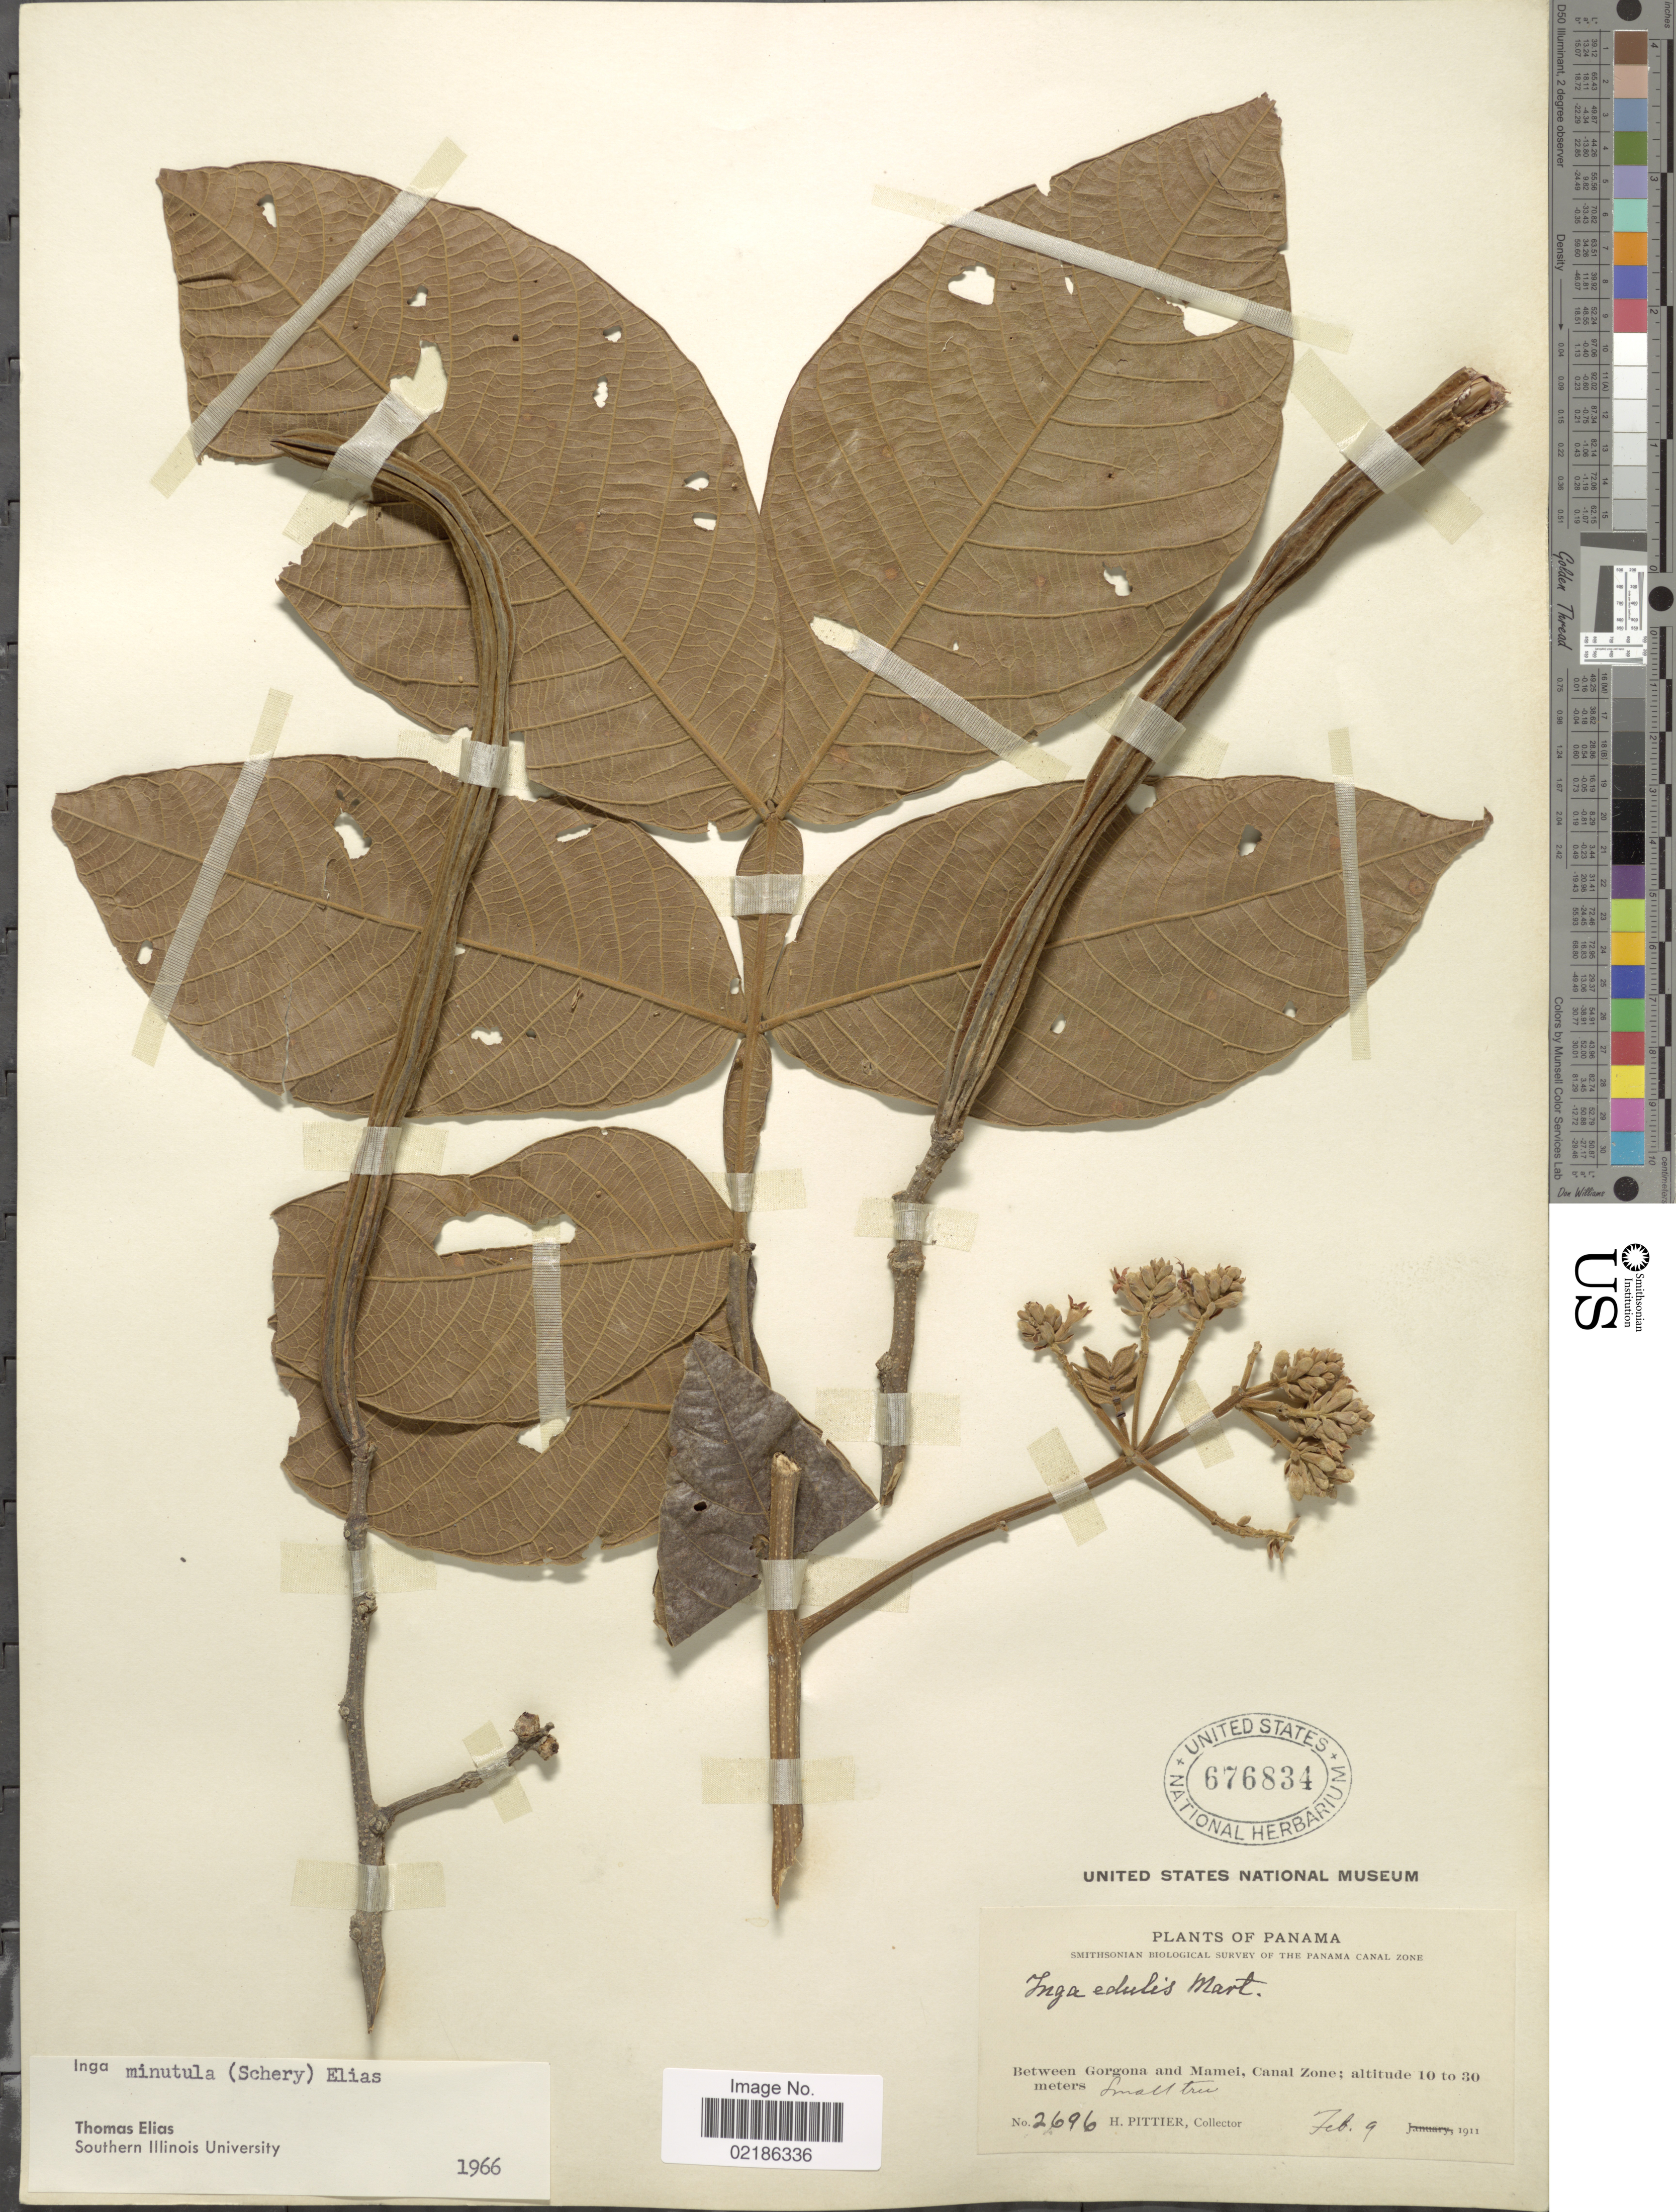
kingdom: Plantae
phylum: Tracheophyta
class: Magnoliopsida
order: Fabales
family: Fabaceae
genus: Inga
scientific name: Inga minutula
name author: (Schery) T.S. Elias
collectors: H. F. Pittier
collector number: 2696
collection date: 1911-02-09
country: Panama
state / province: Colón / Panamá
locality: Between Gorgona and Mamei, Canal Zone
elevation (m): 10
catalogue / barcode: US 676834